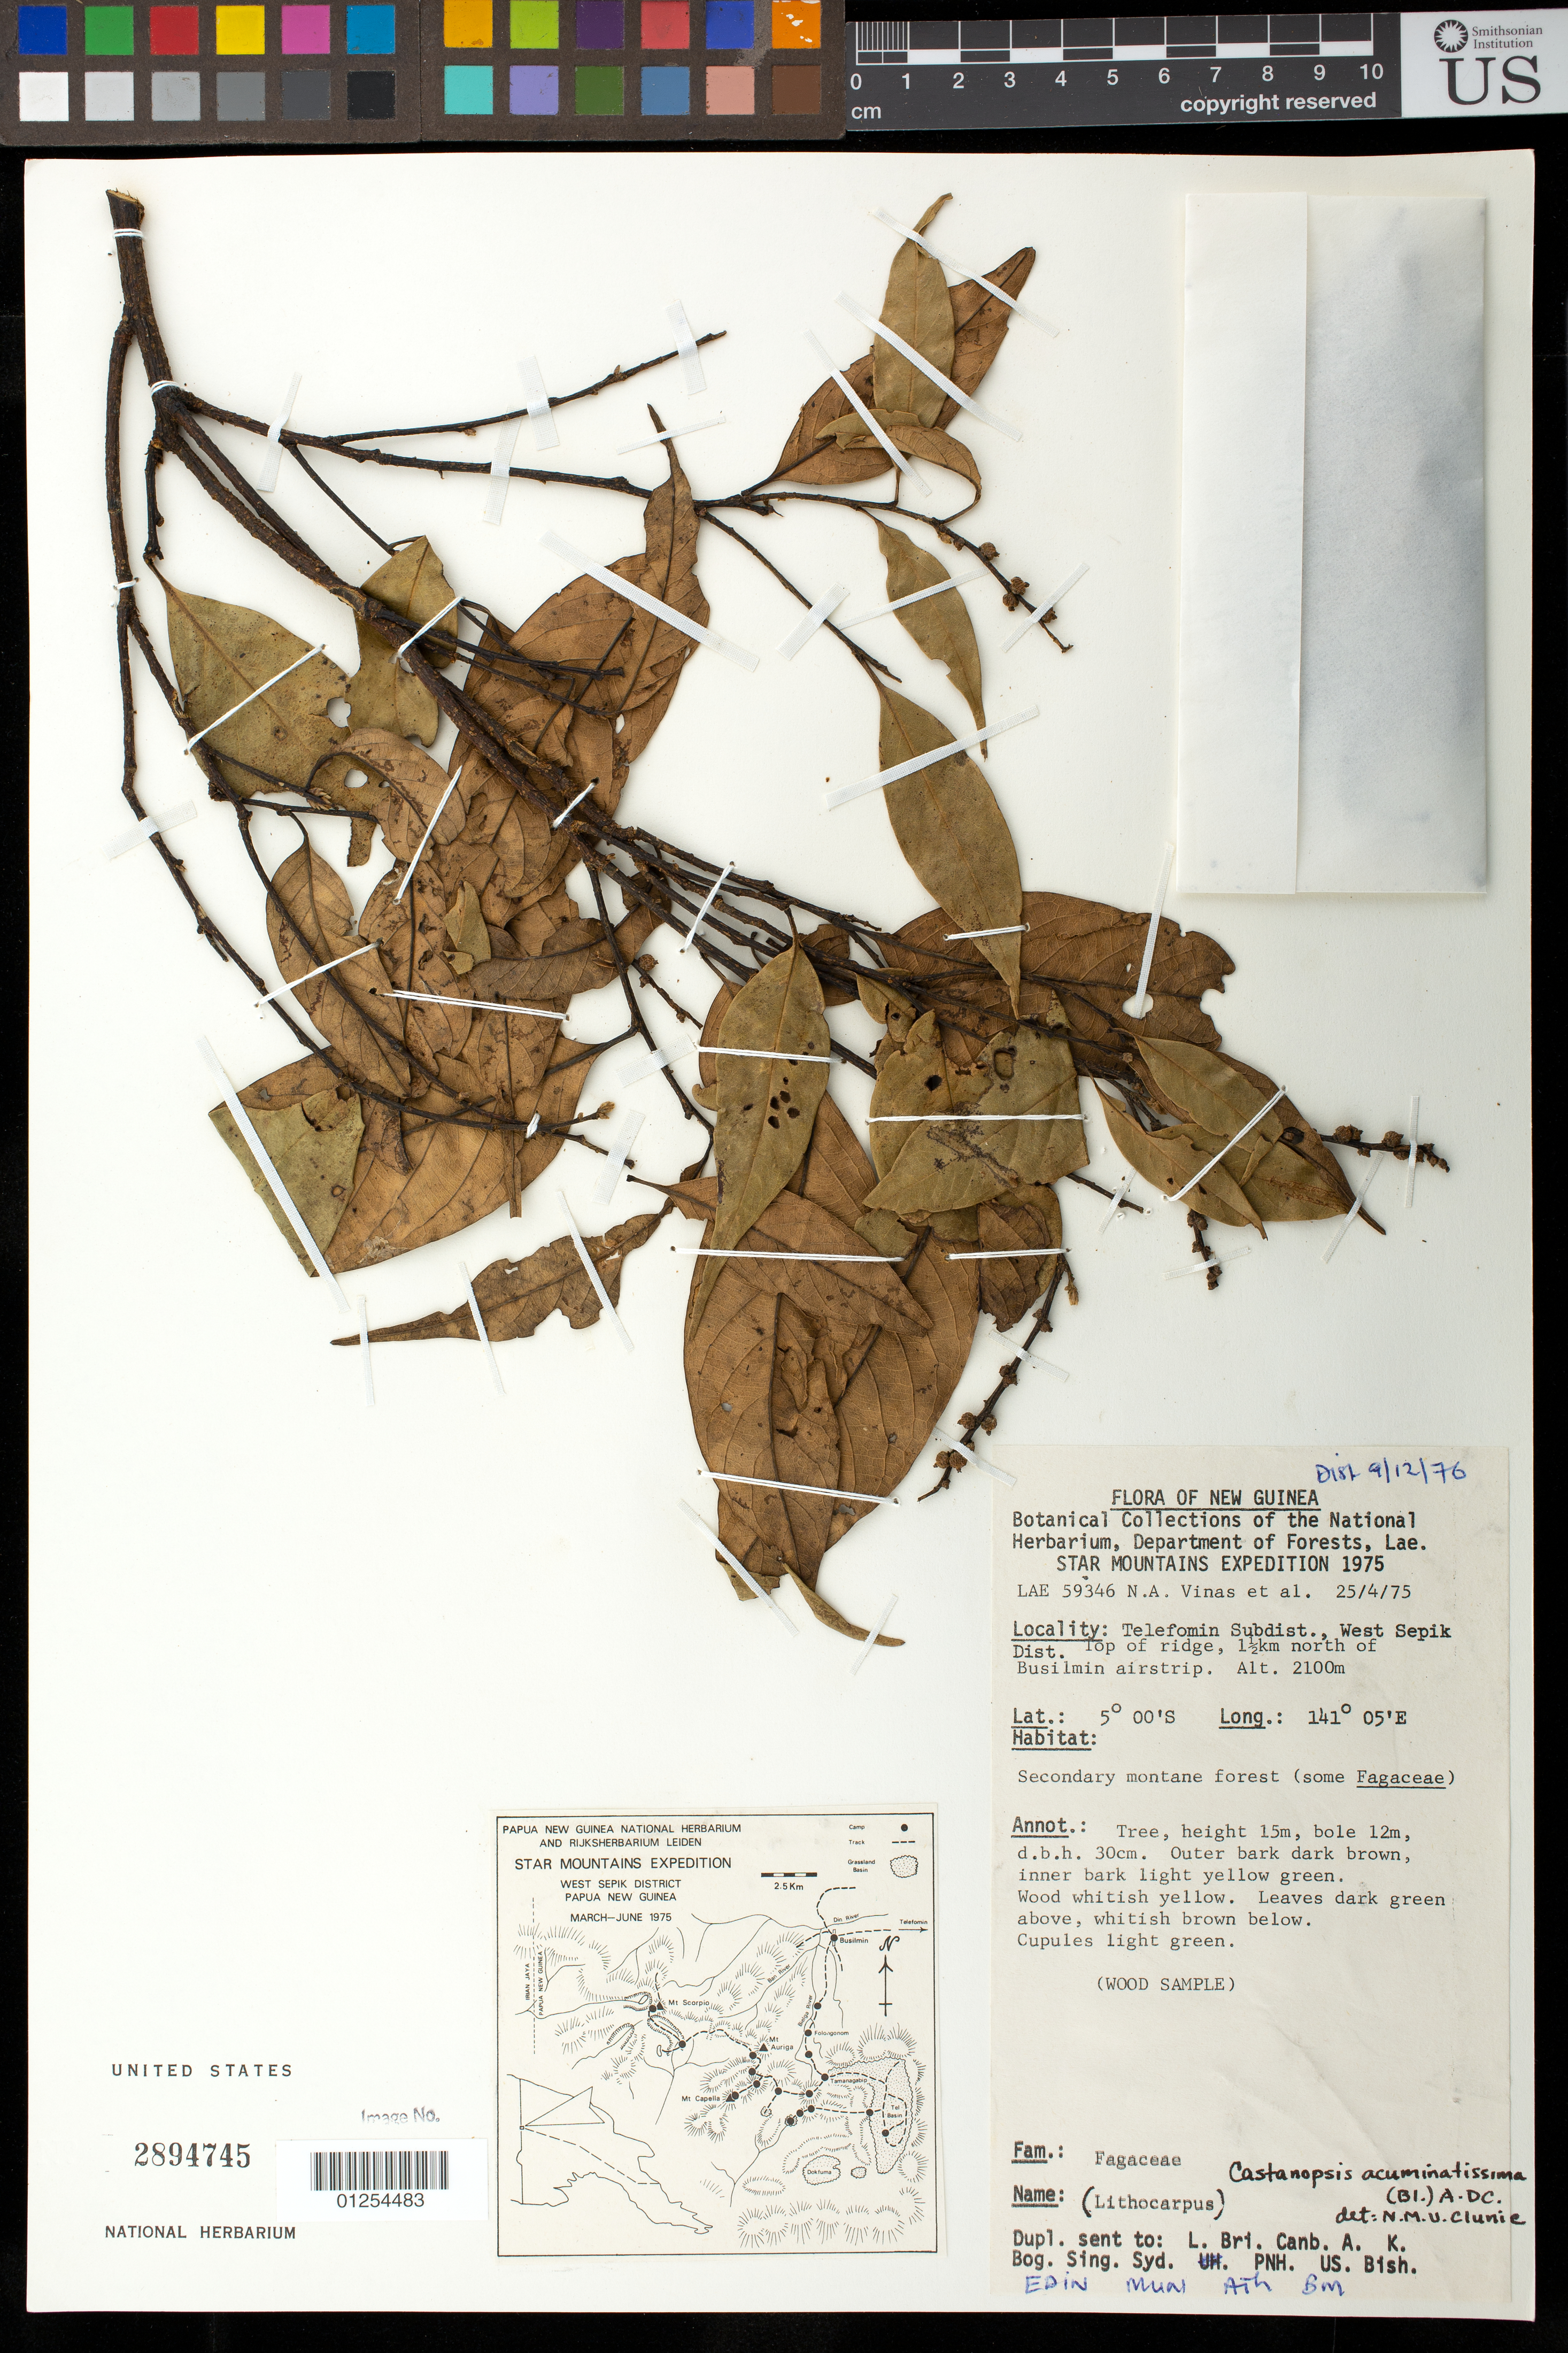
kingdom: Plantae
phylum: Tracheophyta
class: Magnoliopsida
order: Fagales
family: Fagaceae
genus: Castanopsis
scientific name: Castanopsis acuminatissima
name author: (Blume) A. DC.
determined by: Clunie, N. M.u.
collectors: N. Vinas & et al.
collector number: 59346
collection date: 1975-04-25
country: Papua New Guinea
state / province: Sandaun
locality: New Guinea. Telefomin Subdist., West Sepik Dist. Top of ridge, 1½km north of Busilmin airstrip.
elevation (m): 2100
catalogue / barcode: US 2894745